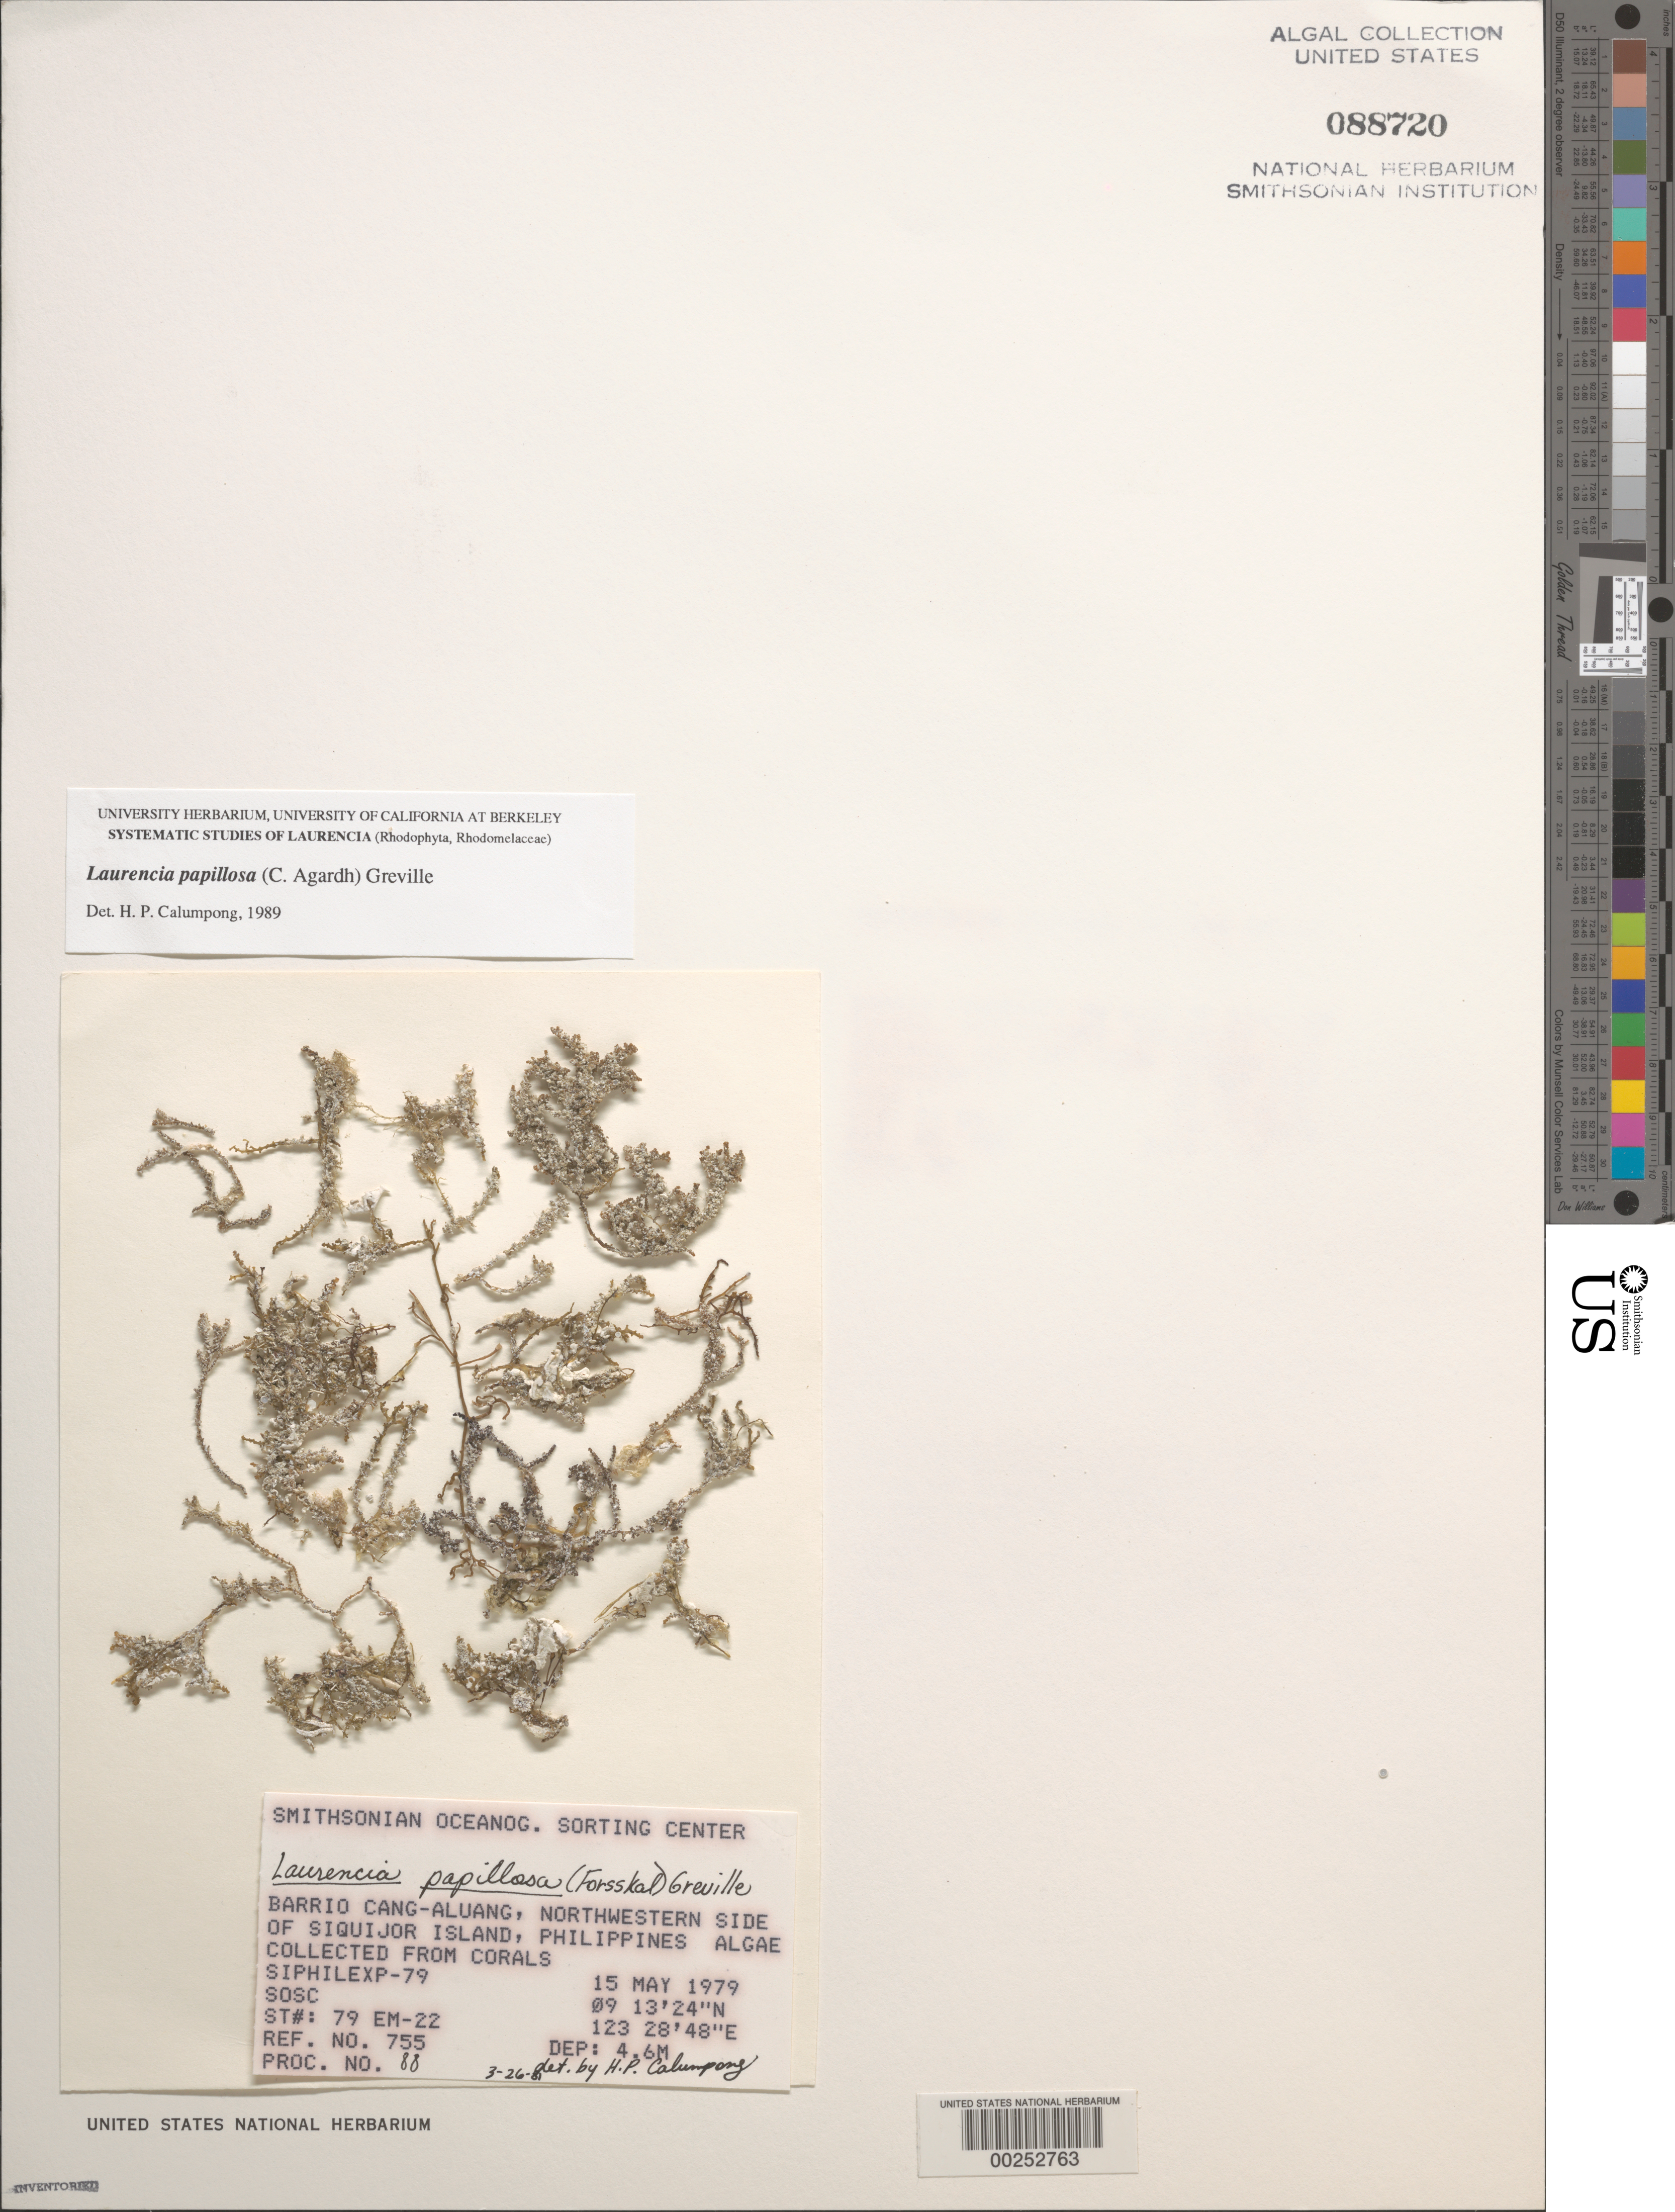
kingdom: Plantae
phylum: Rhodophyta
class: Florideophyceae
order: Ceramiales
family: Rhodomelaceae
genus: Palisada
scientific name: Palisada perforata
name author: (Bory) K.W. Nam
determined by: Algae name updating Project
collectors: SOSC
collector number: Station 79 Em-22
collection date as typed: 15 May 1979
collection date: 1979-05-15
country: Philippines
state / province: Central Visayas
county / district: Siquijor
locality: Visayan, Barrio cang-aluang, siquijor island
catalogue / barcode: US 88720